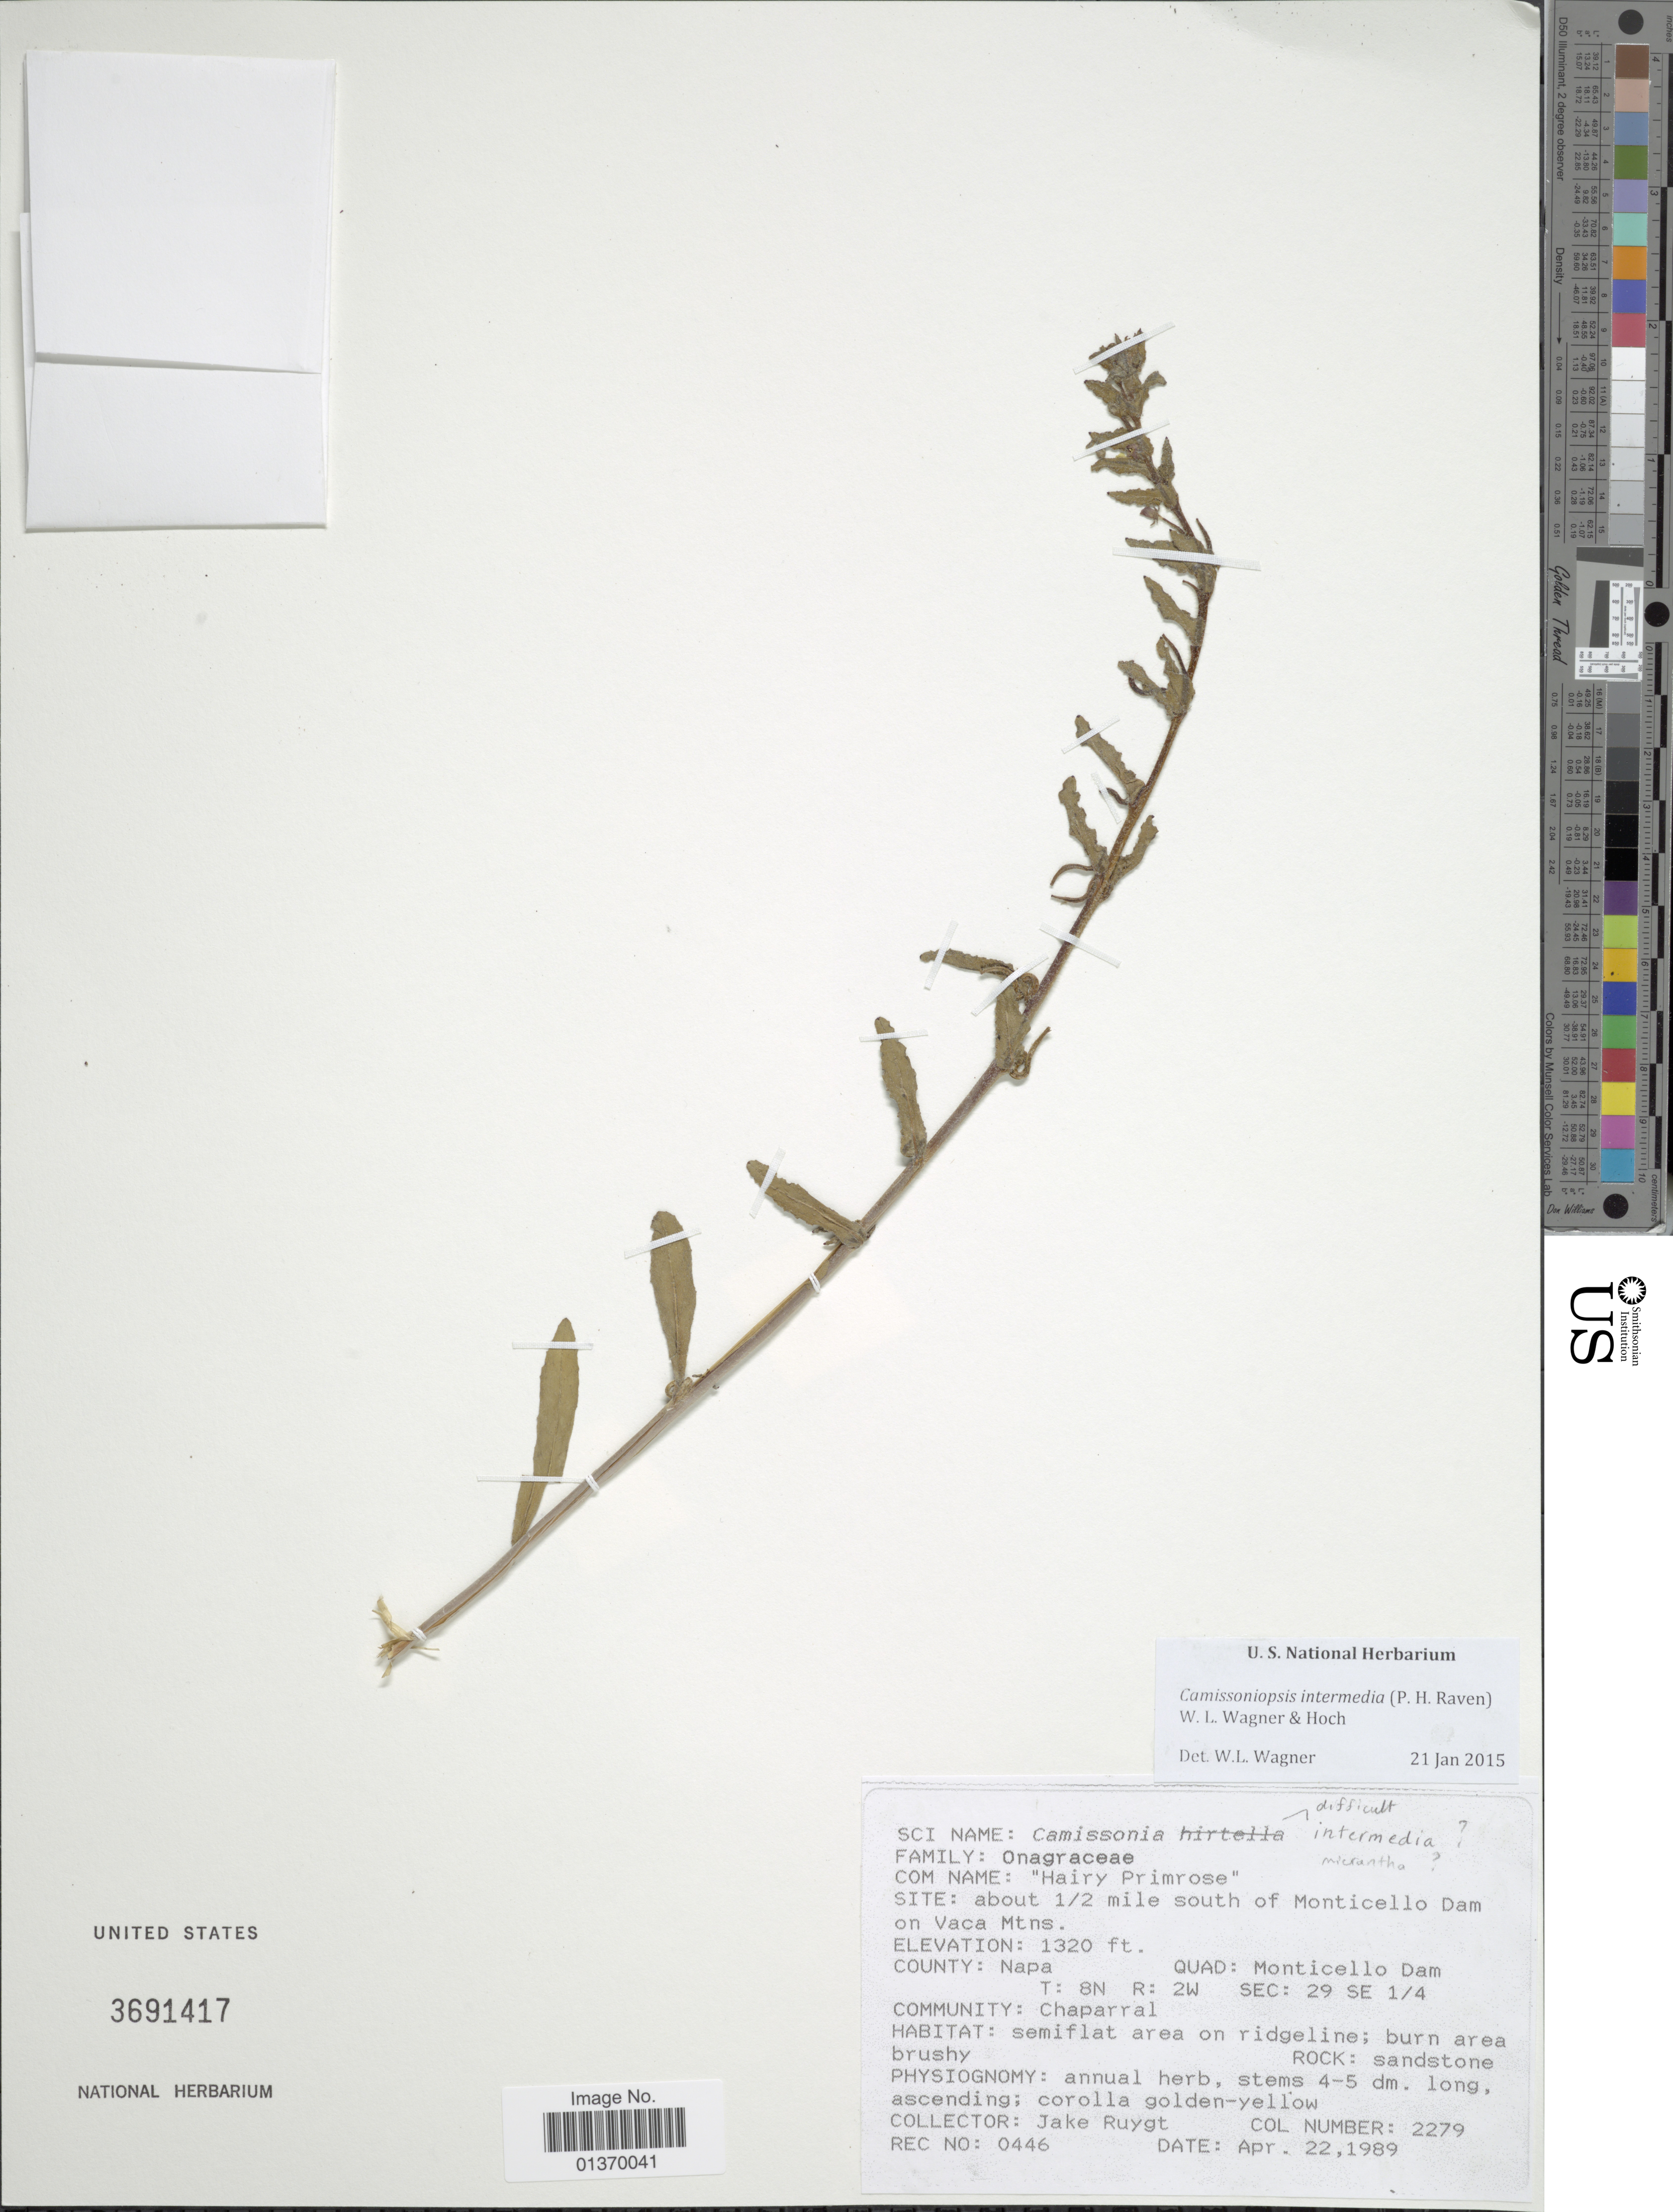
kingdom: Plantae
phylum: Tracheophyta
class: Magnoliopsida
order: Myrtales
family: Onagraceae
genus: Camissoniopsis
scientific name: Camissoniopsis intermedia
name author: (P.H. Raven) W.L. Wagner & Hoch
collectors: J. A. Ruygt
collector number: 2279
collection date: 1989-04-22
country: United States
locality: About 1/2 mile south of Monticello Dam on Vaca Mtns, Napa, Quad: Monticello Dam, T: 8N R: 2W, Sec: 29 SE 1/4, Chaparral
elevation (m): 402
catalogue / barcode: US 3691417